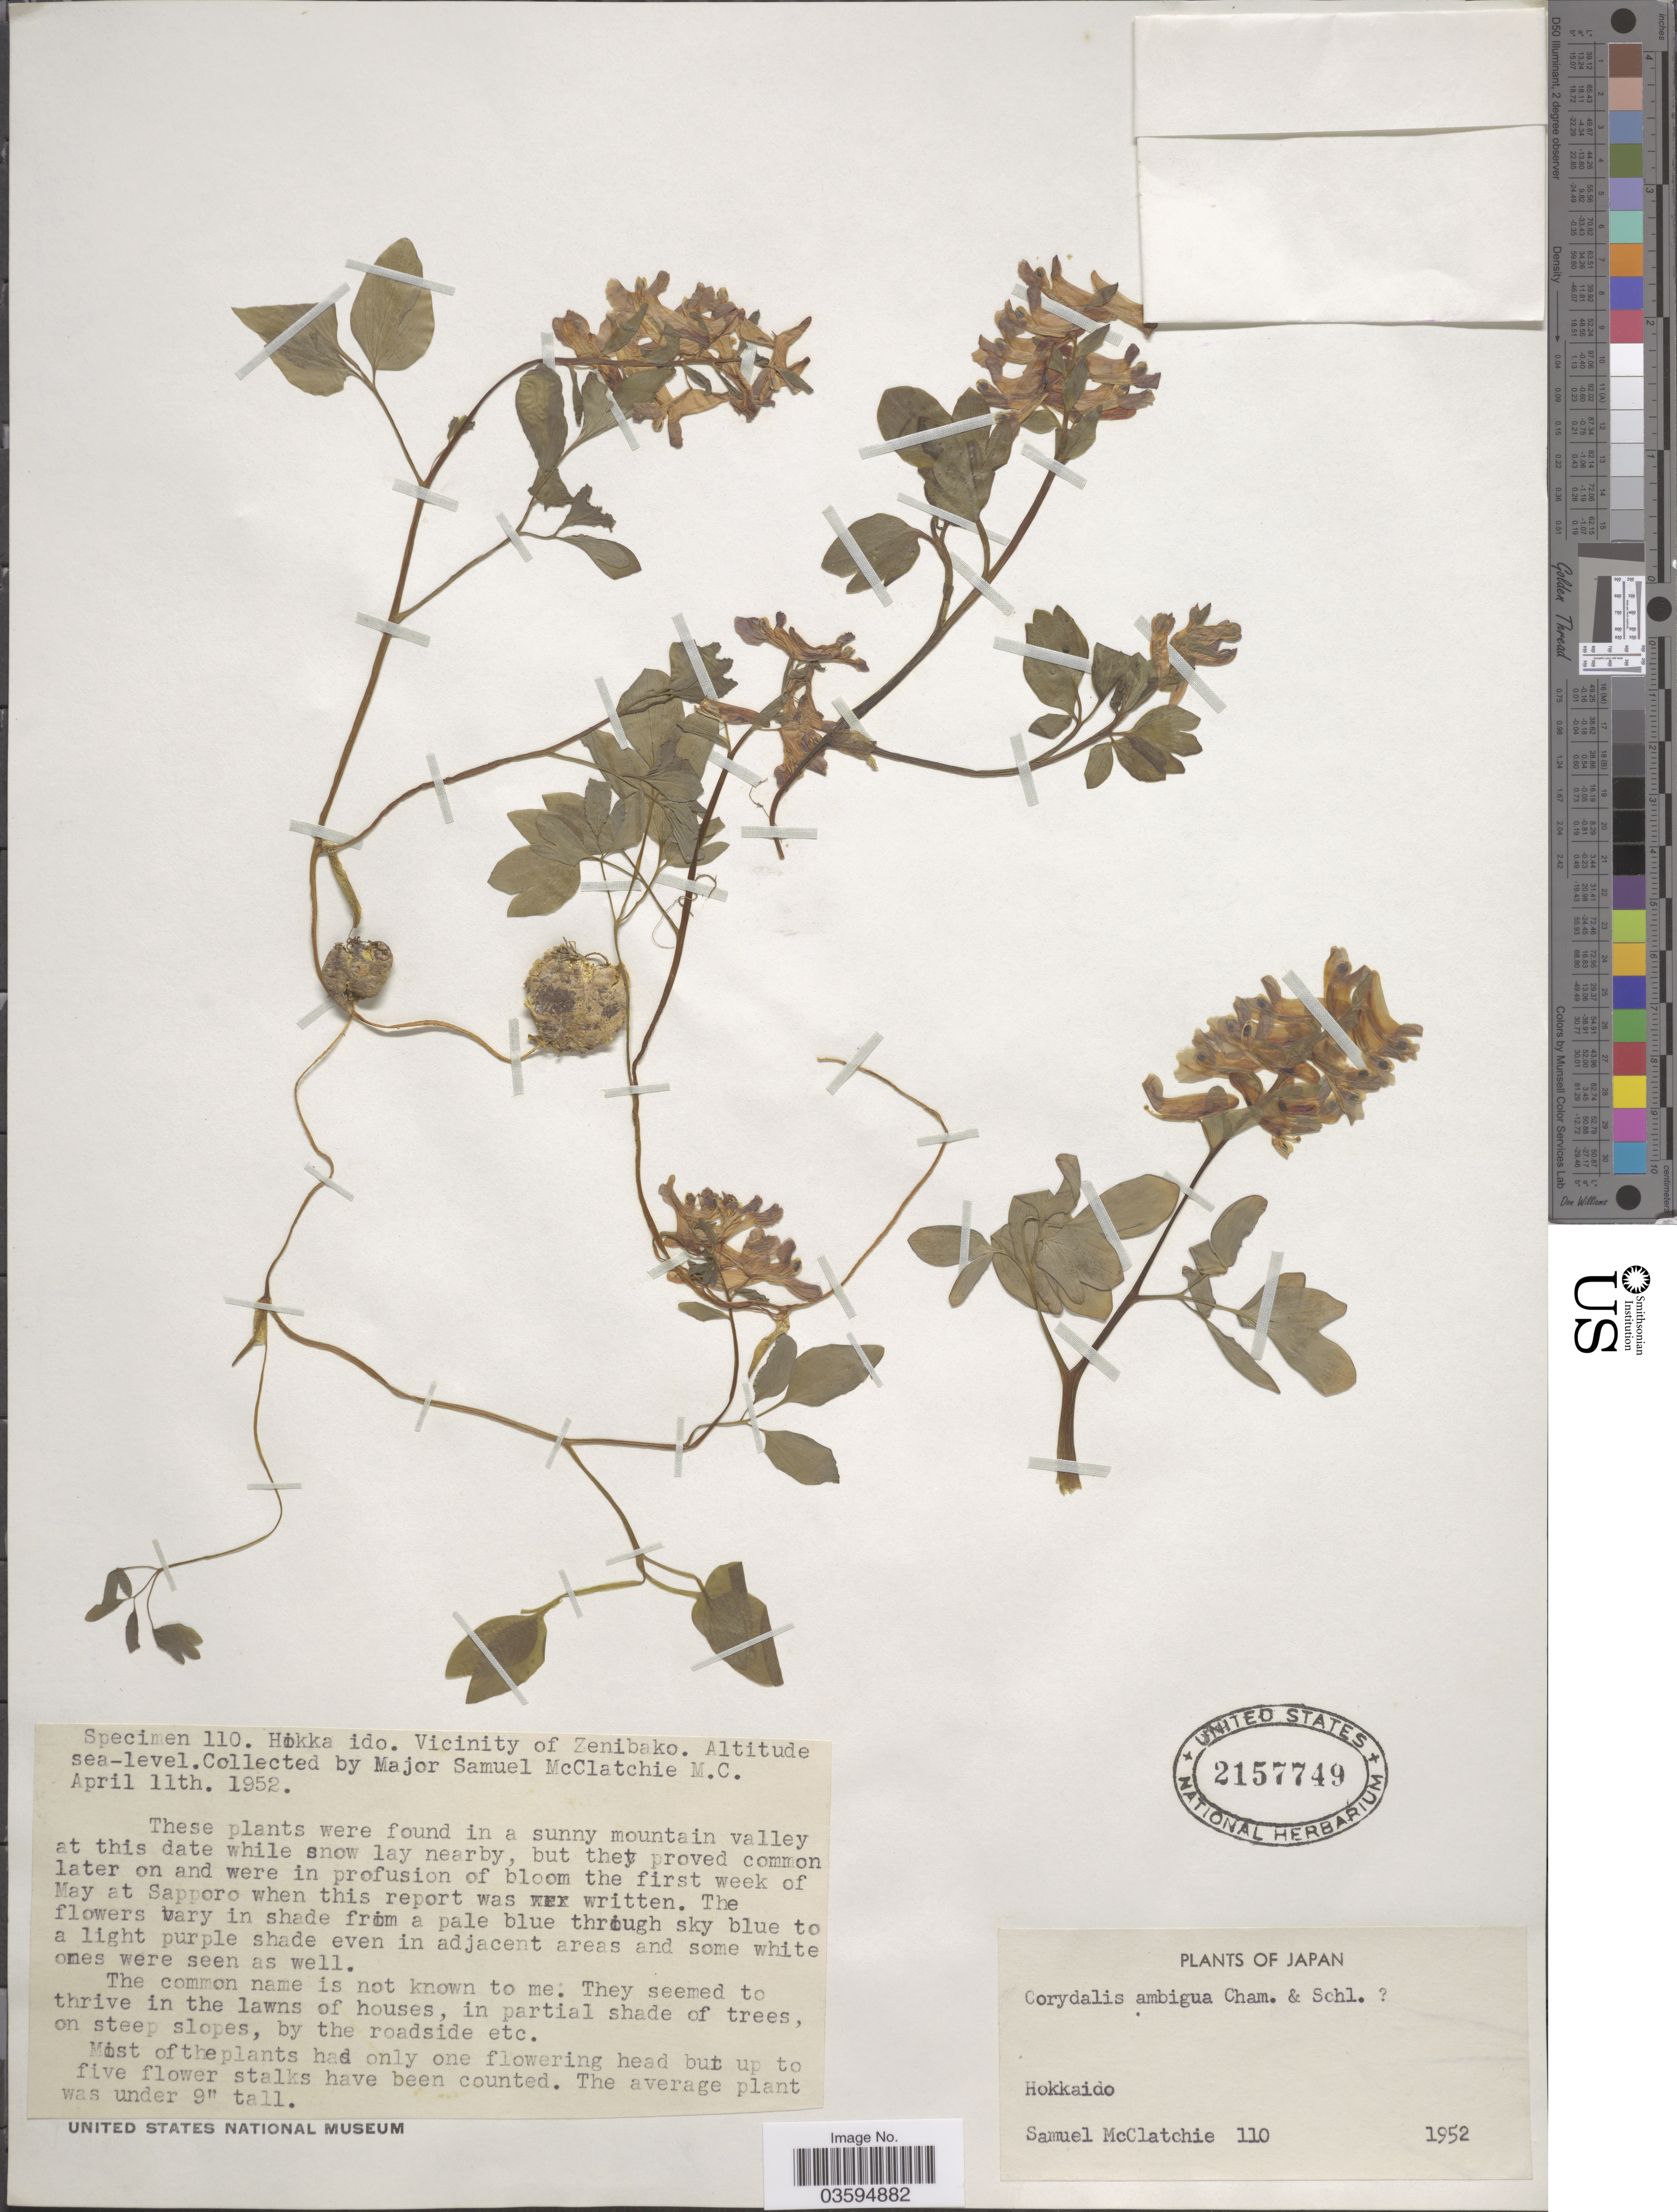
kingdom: Plantae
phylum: Tracheophyta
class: Magnoliopsida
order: Ranunculales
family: Papaveraceae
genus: Corydalis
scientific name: Corydalis ambigua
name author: Cham. & Schltdl.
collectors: S. McClatchie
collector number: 110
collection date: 1952-04-11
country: Japan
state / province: Hokkaidō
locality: Vicinity of Zenibako.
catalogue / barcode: US 2157749